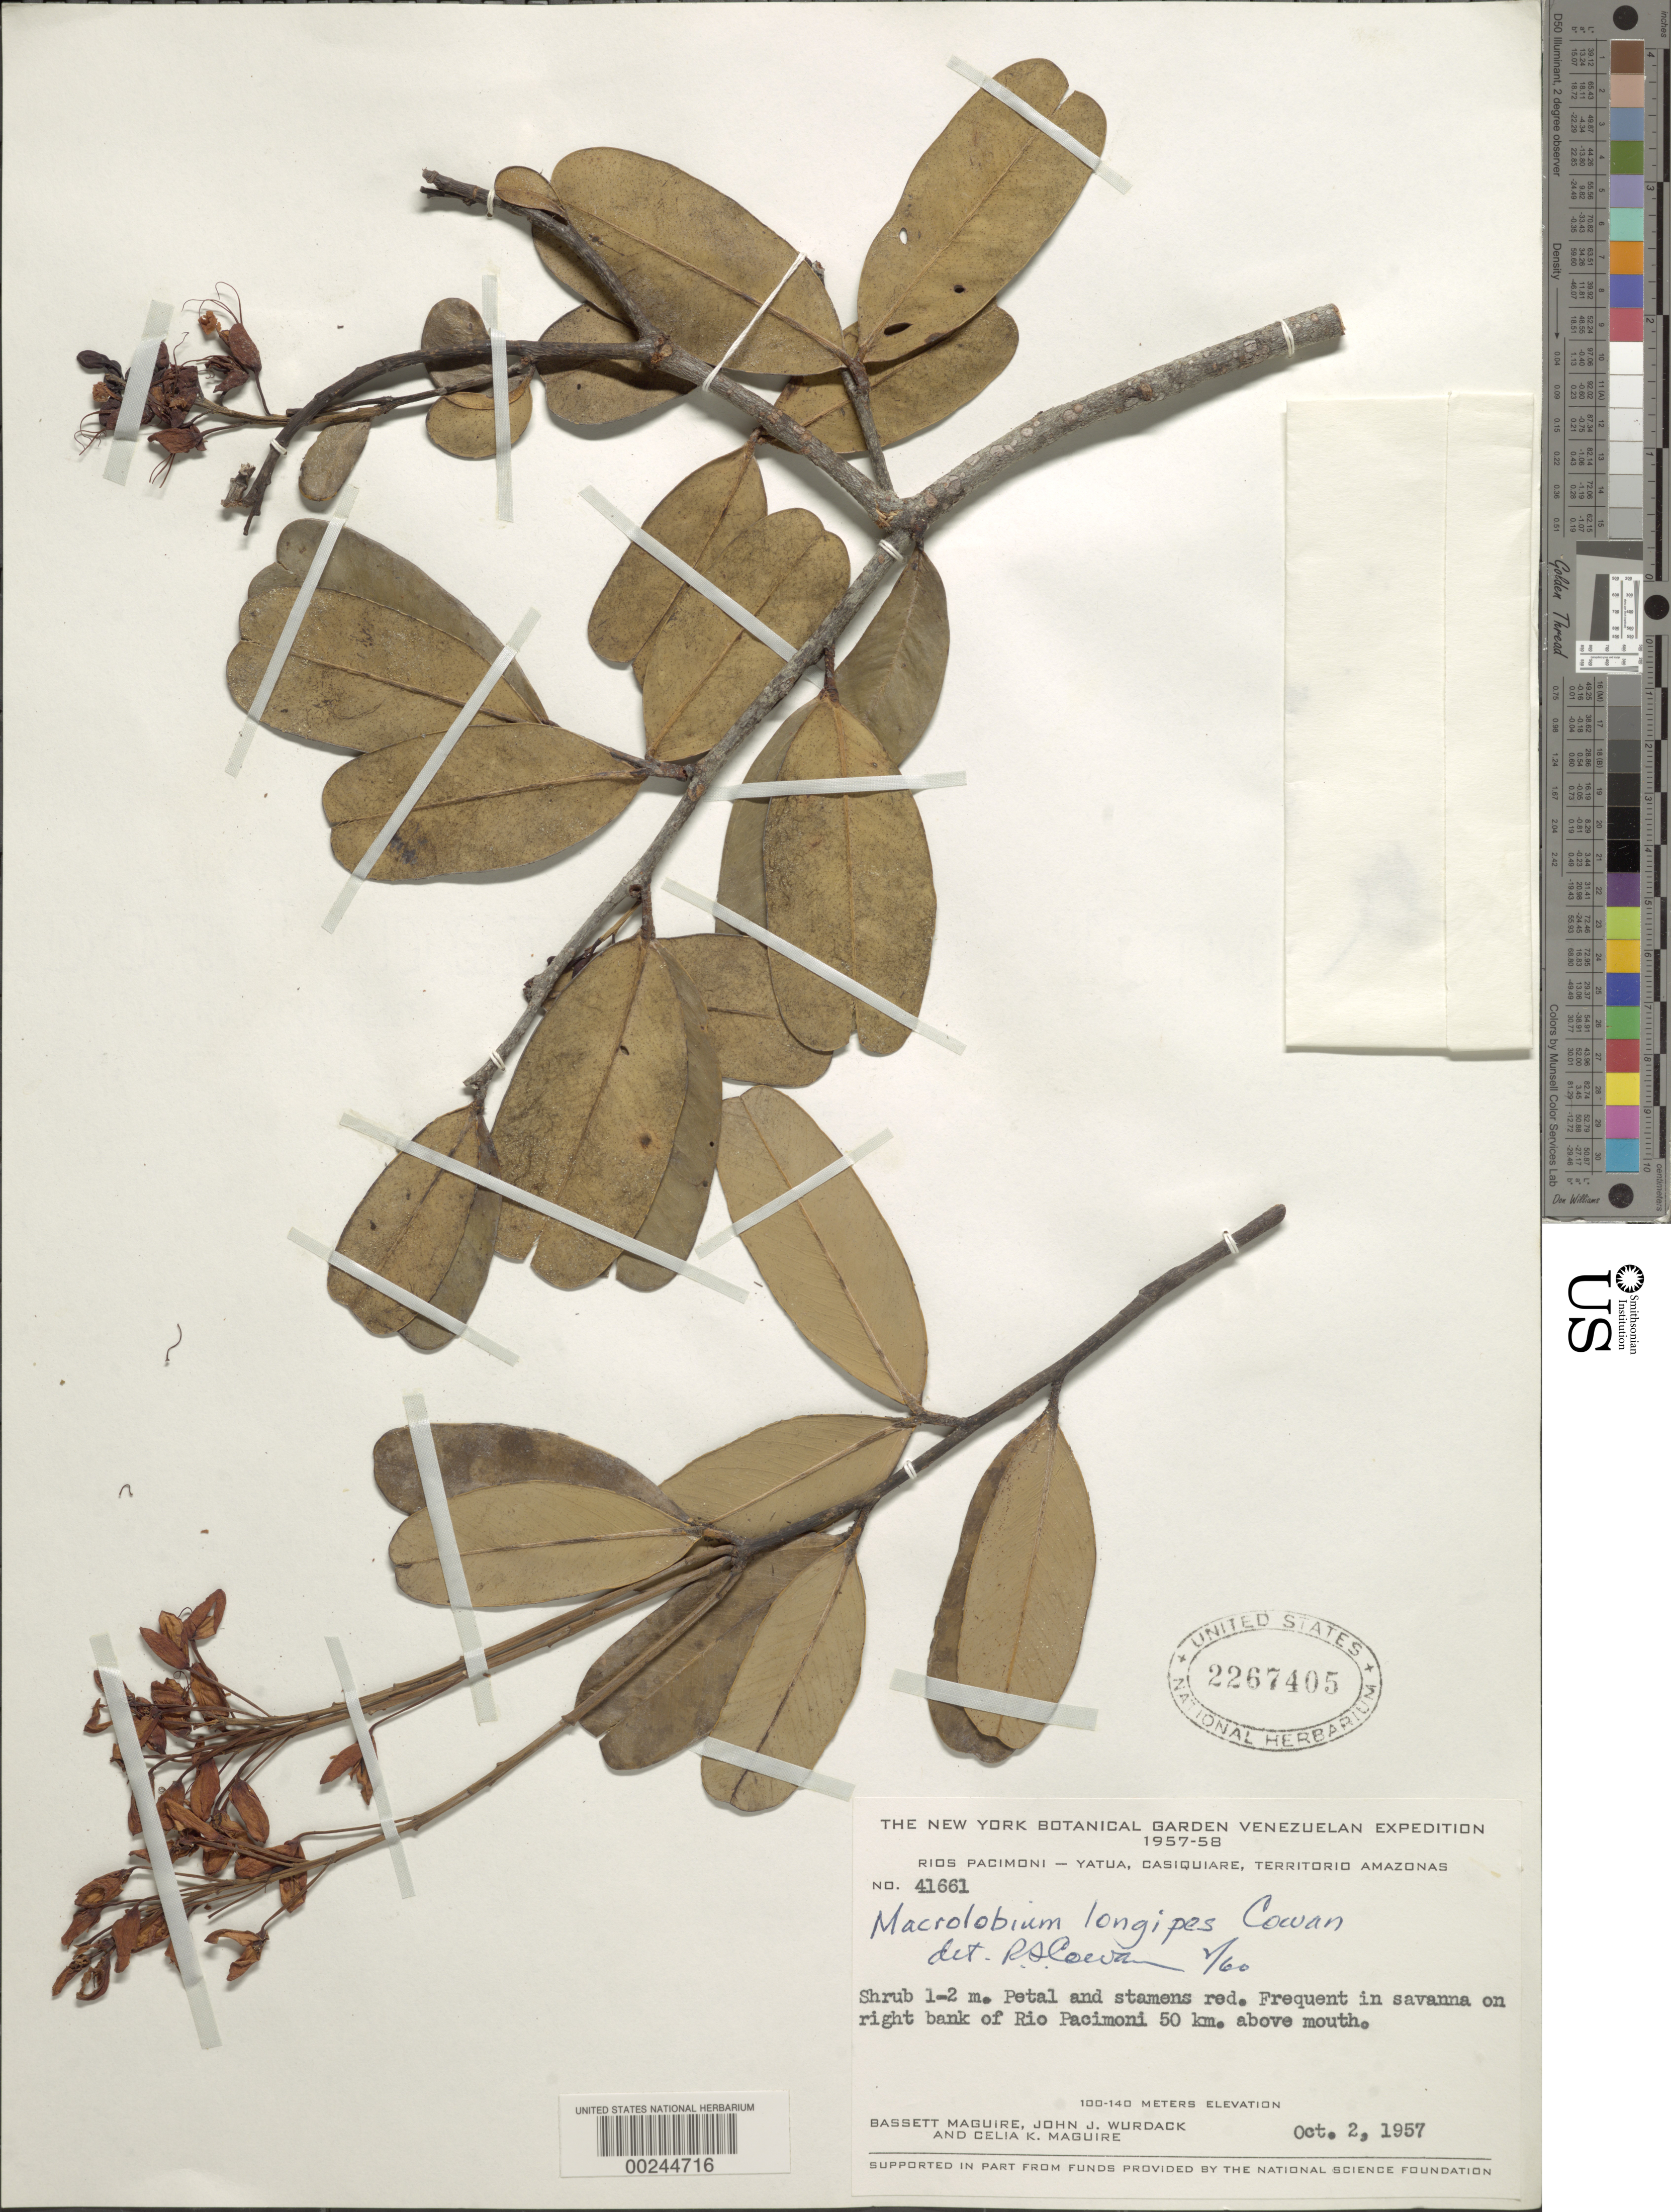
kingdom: Plantae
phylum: Tracheophyta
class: Magnoliopsida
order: Fabales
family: Fabaceae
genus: Macrolobium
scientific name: Macrolobium longipes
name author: R.S. Cowan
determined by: Cowan, R. S.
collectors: B. Maguire, J. J. Wurdack & C. K. Maguire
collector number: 41661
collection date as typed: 2-Oct-57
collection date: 1957-10-02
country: Venezuela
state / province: Amazonas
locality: Sabana Pacimoni, right back of Río Pacimoni, 50 km above mouth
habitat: Savanna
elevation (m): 100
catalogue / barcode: US 2267405